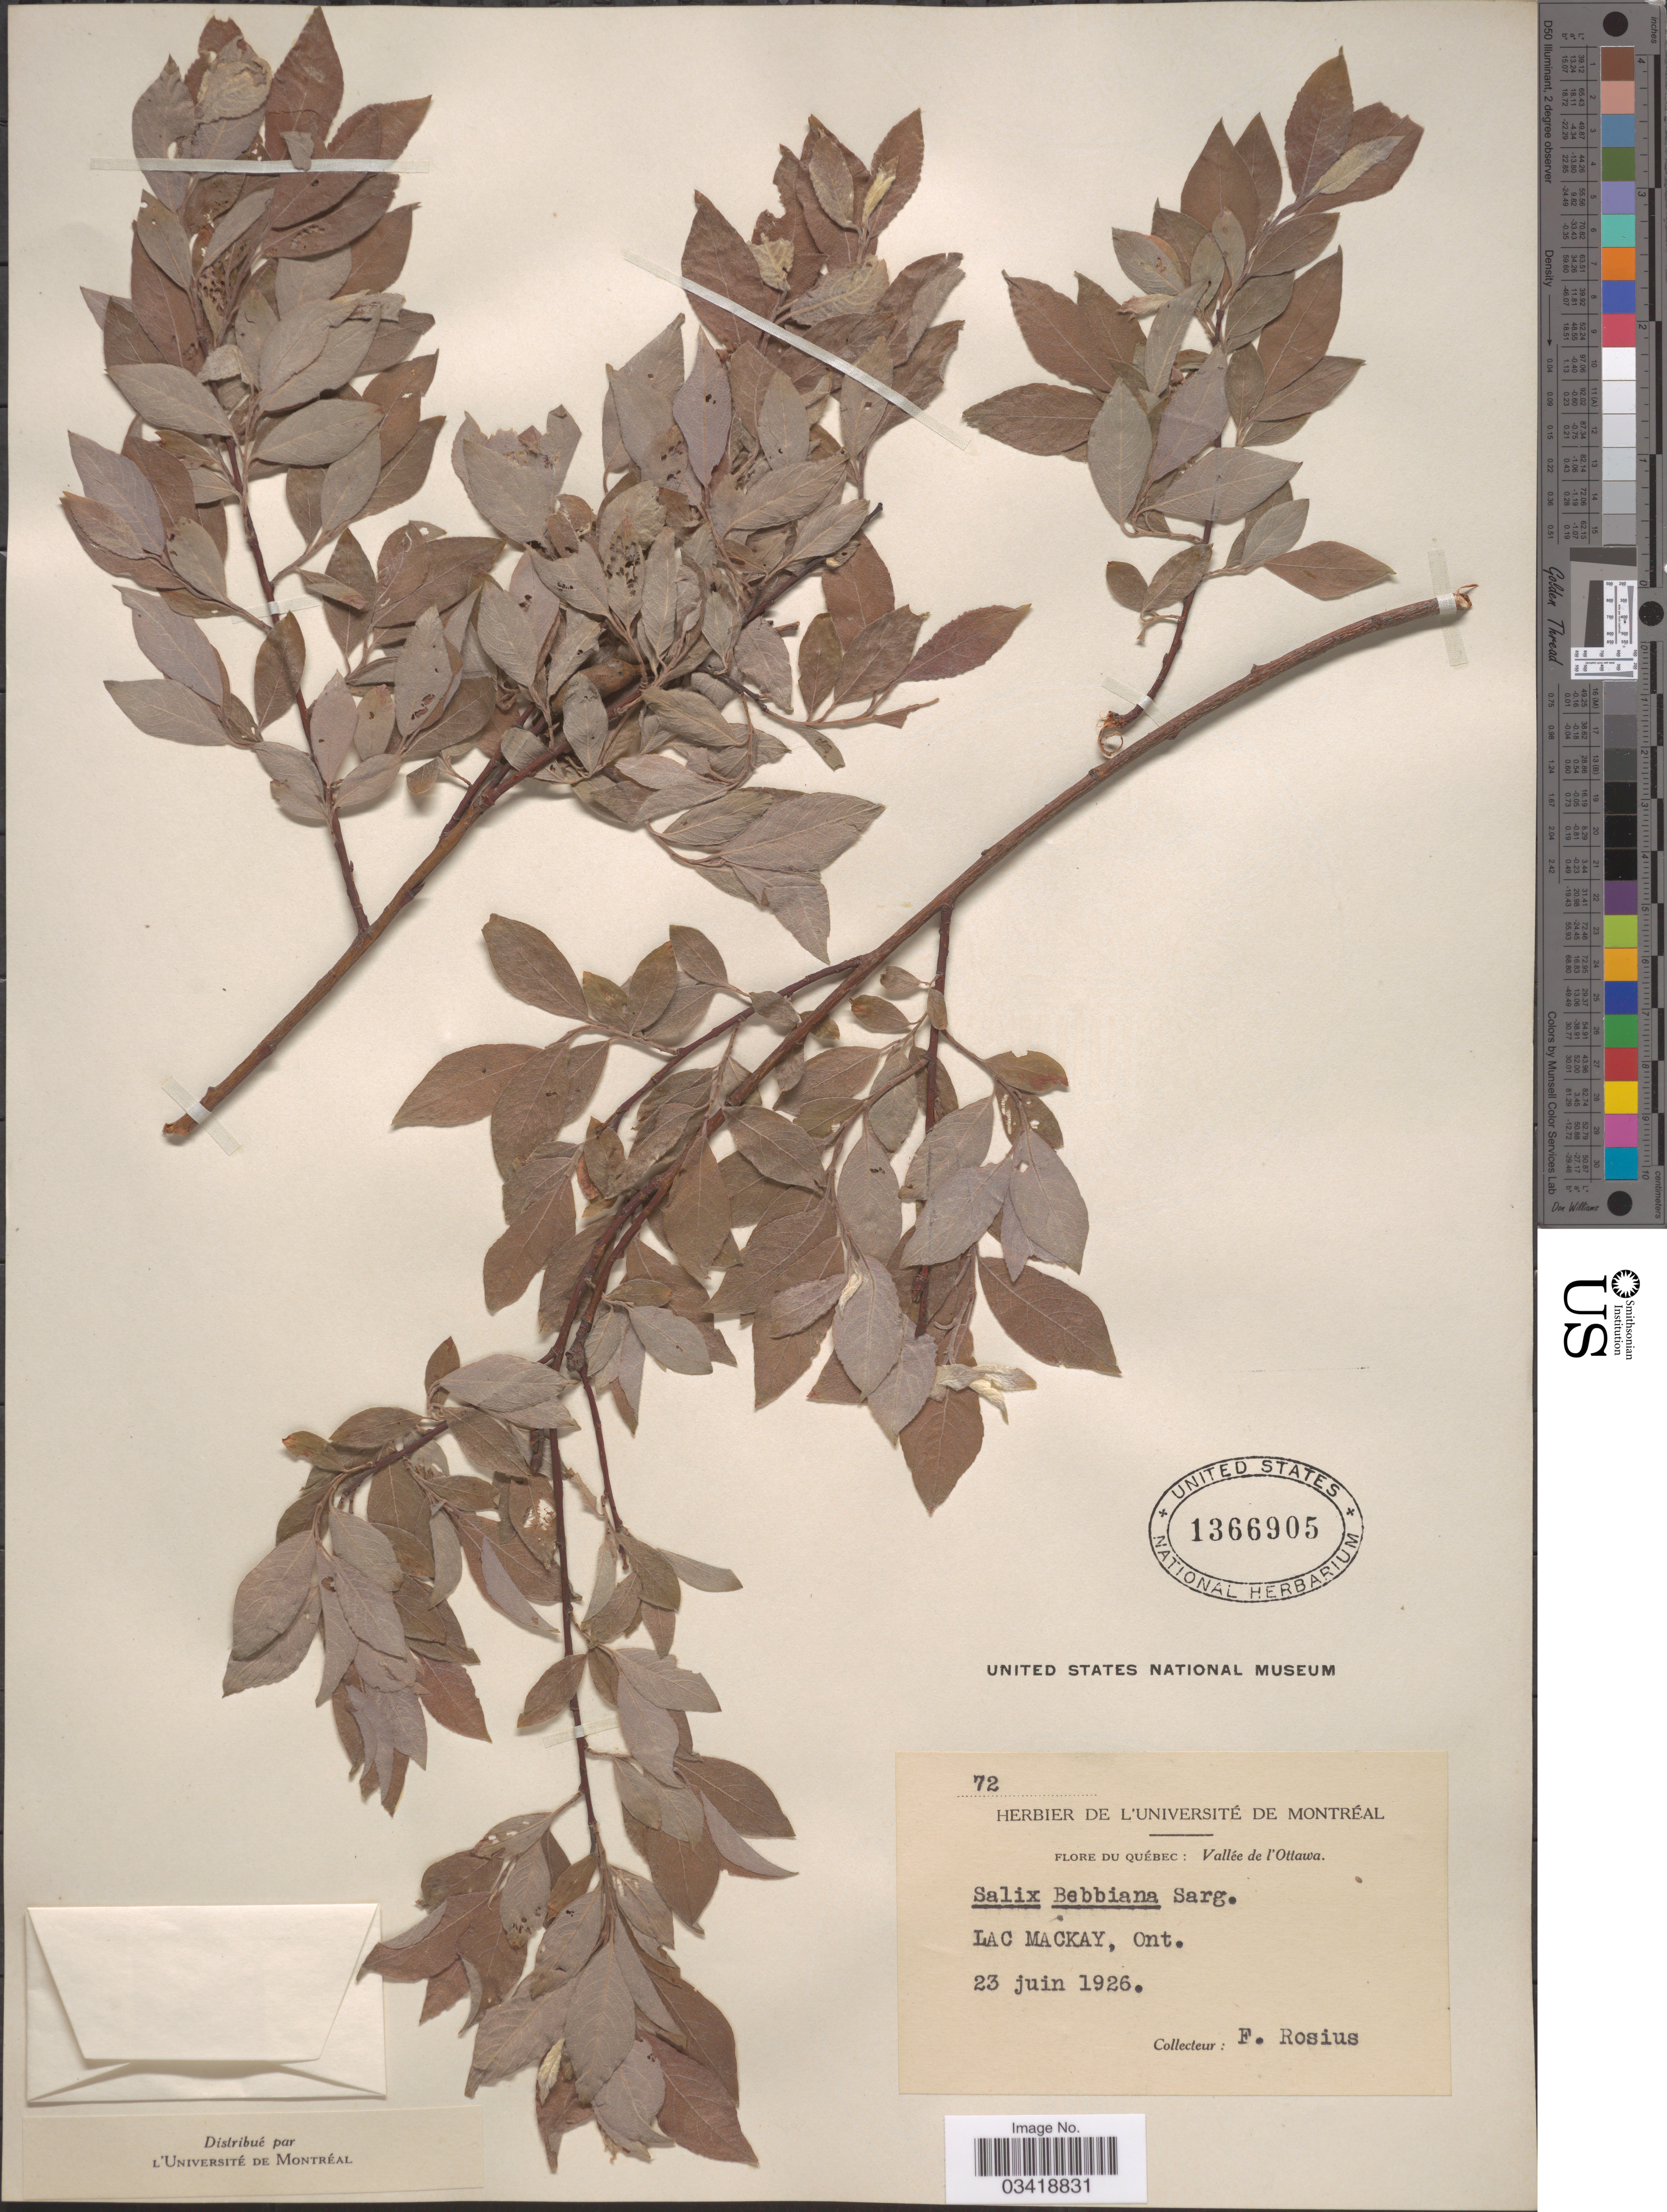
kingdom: Plantae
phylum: Tracheophyta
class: Magnoliopsida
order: Malpighiales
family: Salicaceae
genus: Salix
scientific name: Salix bebbiana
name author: Sarg.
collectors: F. Rosius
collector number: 72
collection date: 1926-06-23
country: Canada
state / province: Ontario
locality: Lac Mackay.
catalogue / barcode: US 1366905